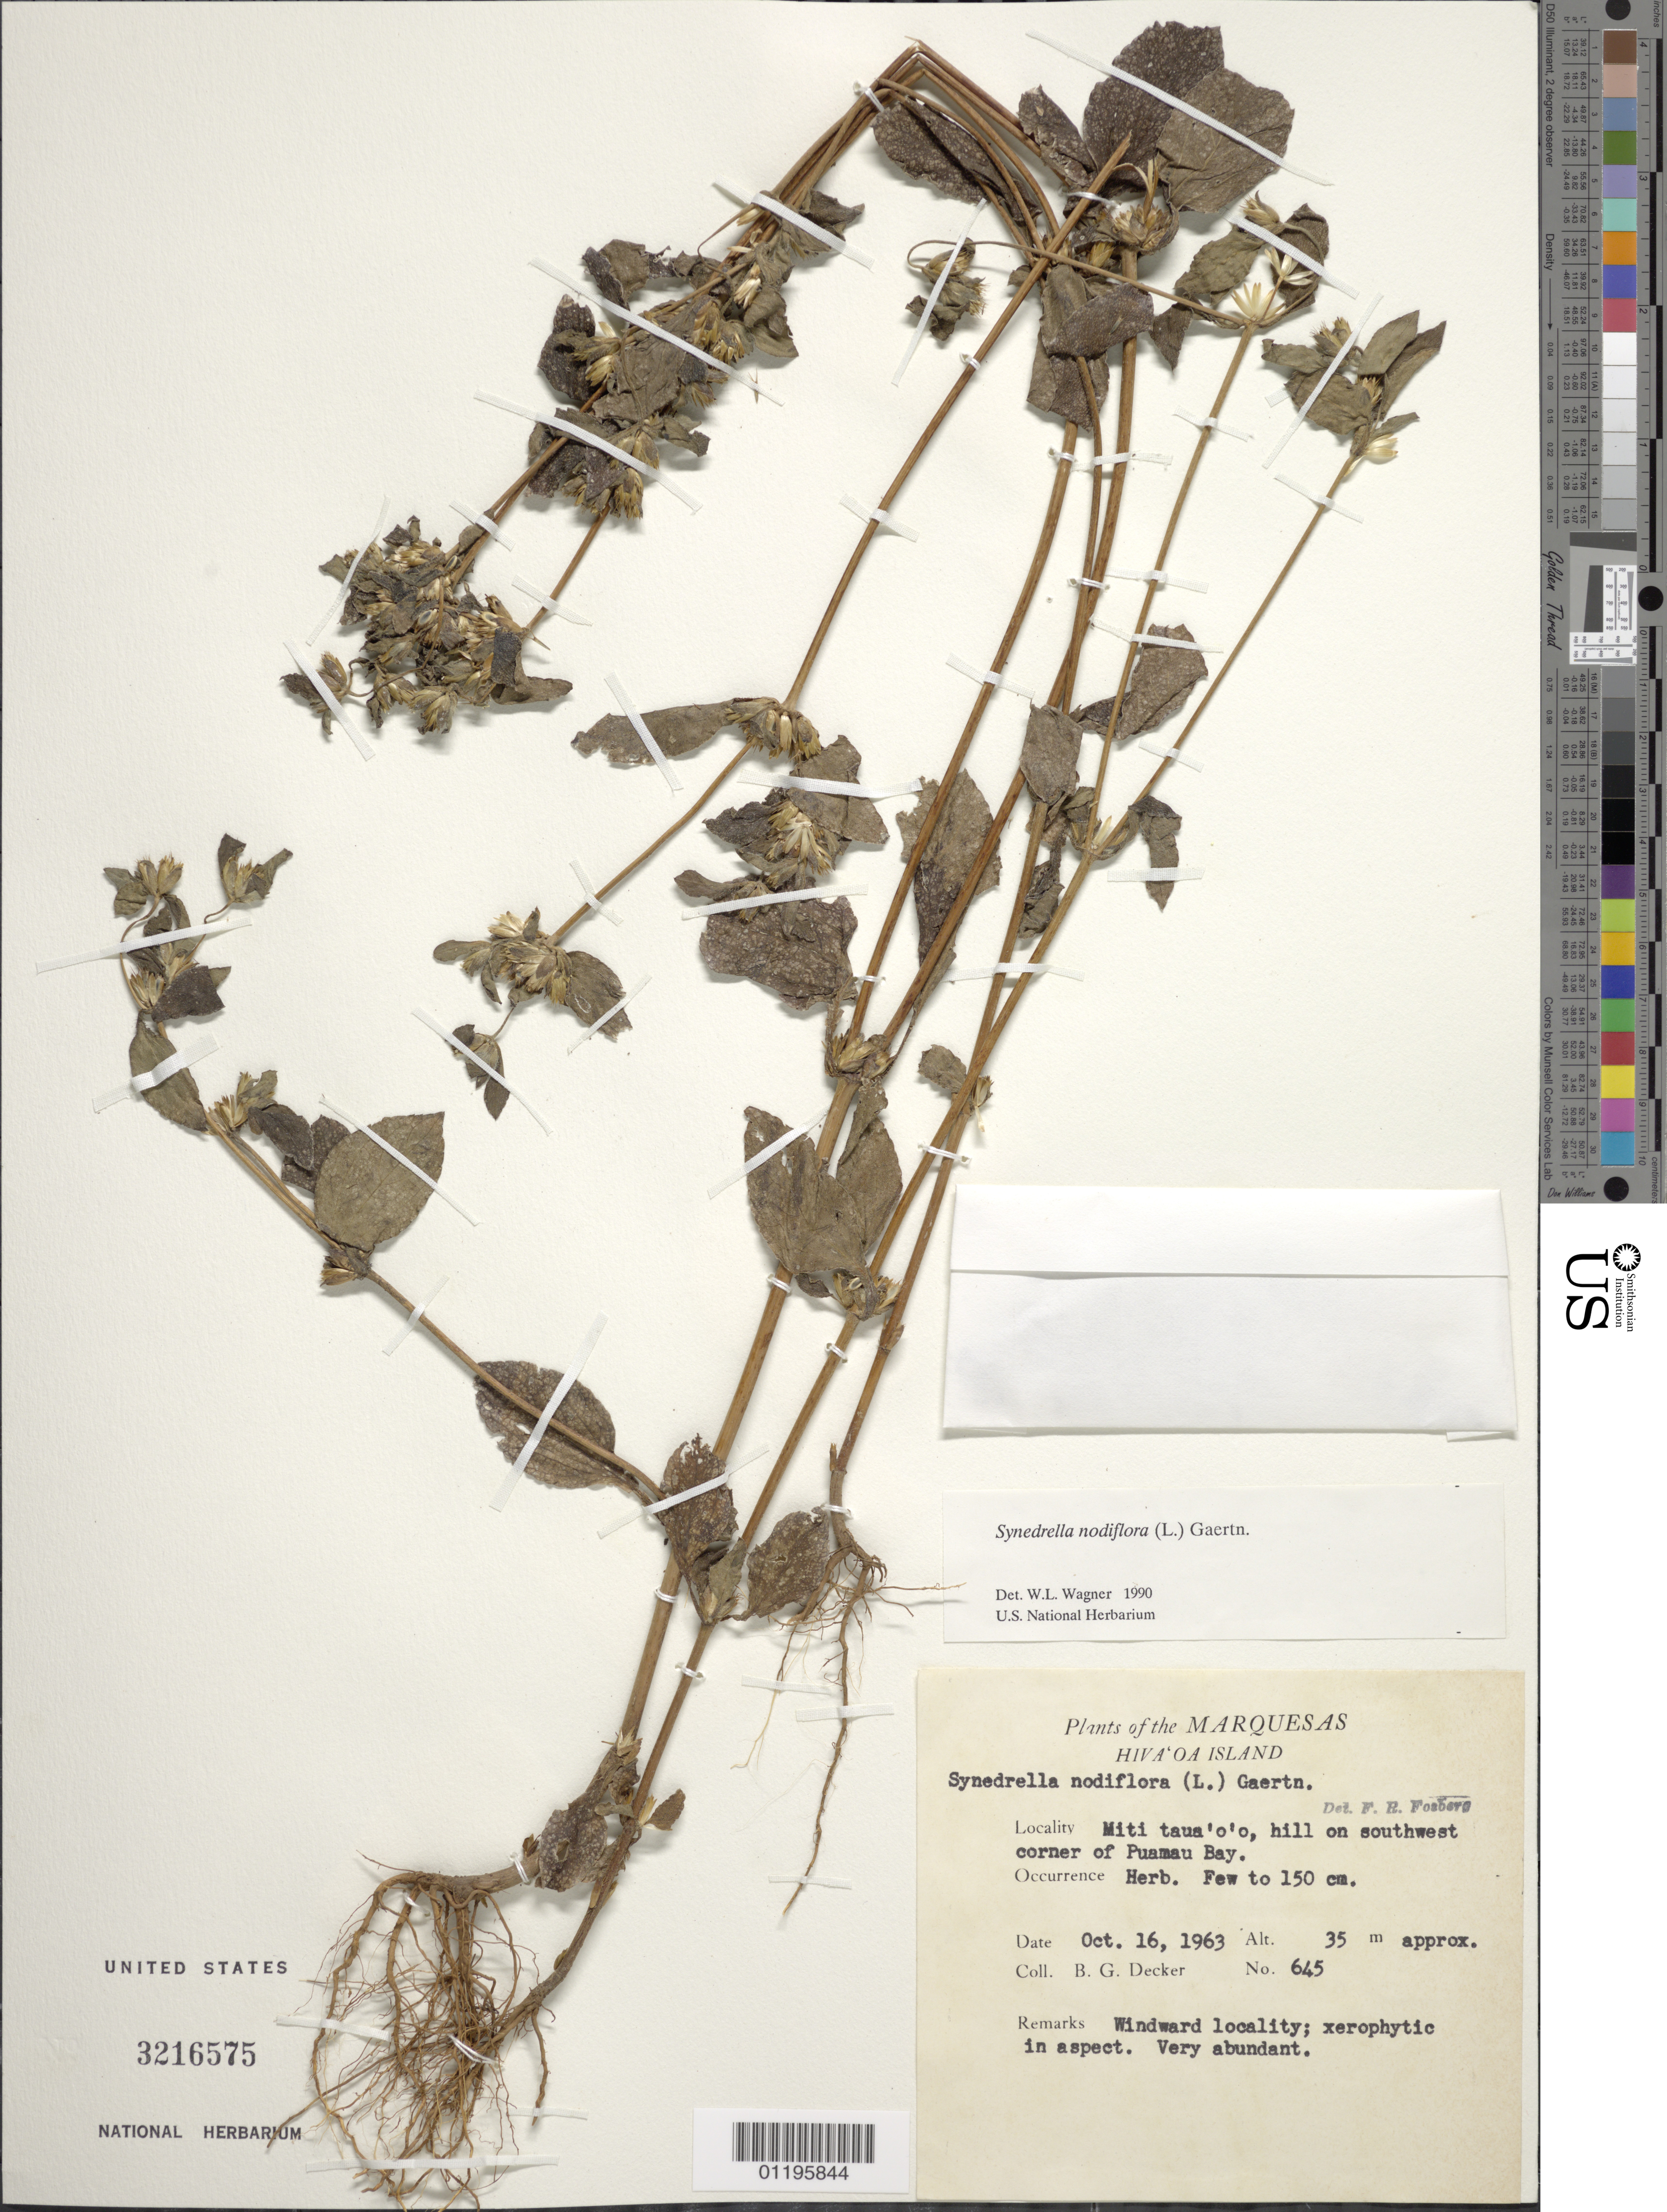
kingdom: Plantae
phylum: Tracheophyta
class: Magnoliopsida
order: Asterales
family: Asteraceae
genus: Synedrella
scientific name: Synedrella nodiflora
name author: (L.) Gaertn.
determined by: Wagner, W. L., (BOT), Smithsonian Institution - National Museum of Natural History (UNITED STATES)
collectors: B. G. Decker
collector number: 645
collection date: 1963-10-16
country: French Polynesia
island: Hiva Oa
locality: Miti taua'o'o, hill on SW corner of Puamau Bay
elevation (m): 35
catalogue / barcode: US 3216575